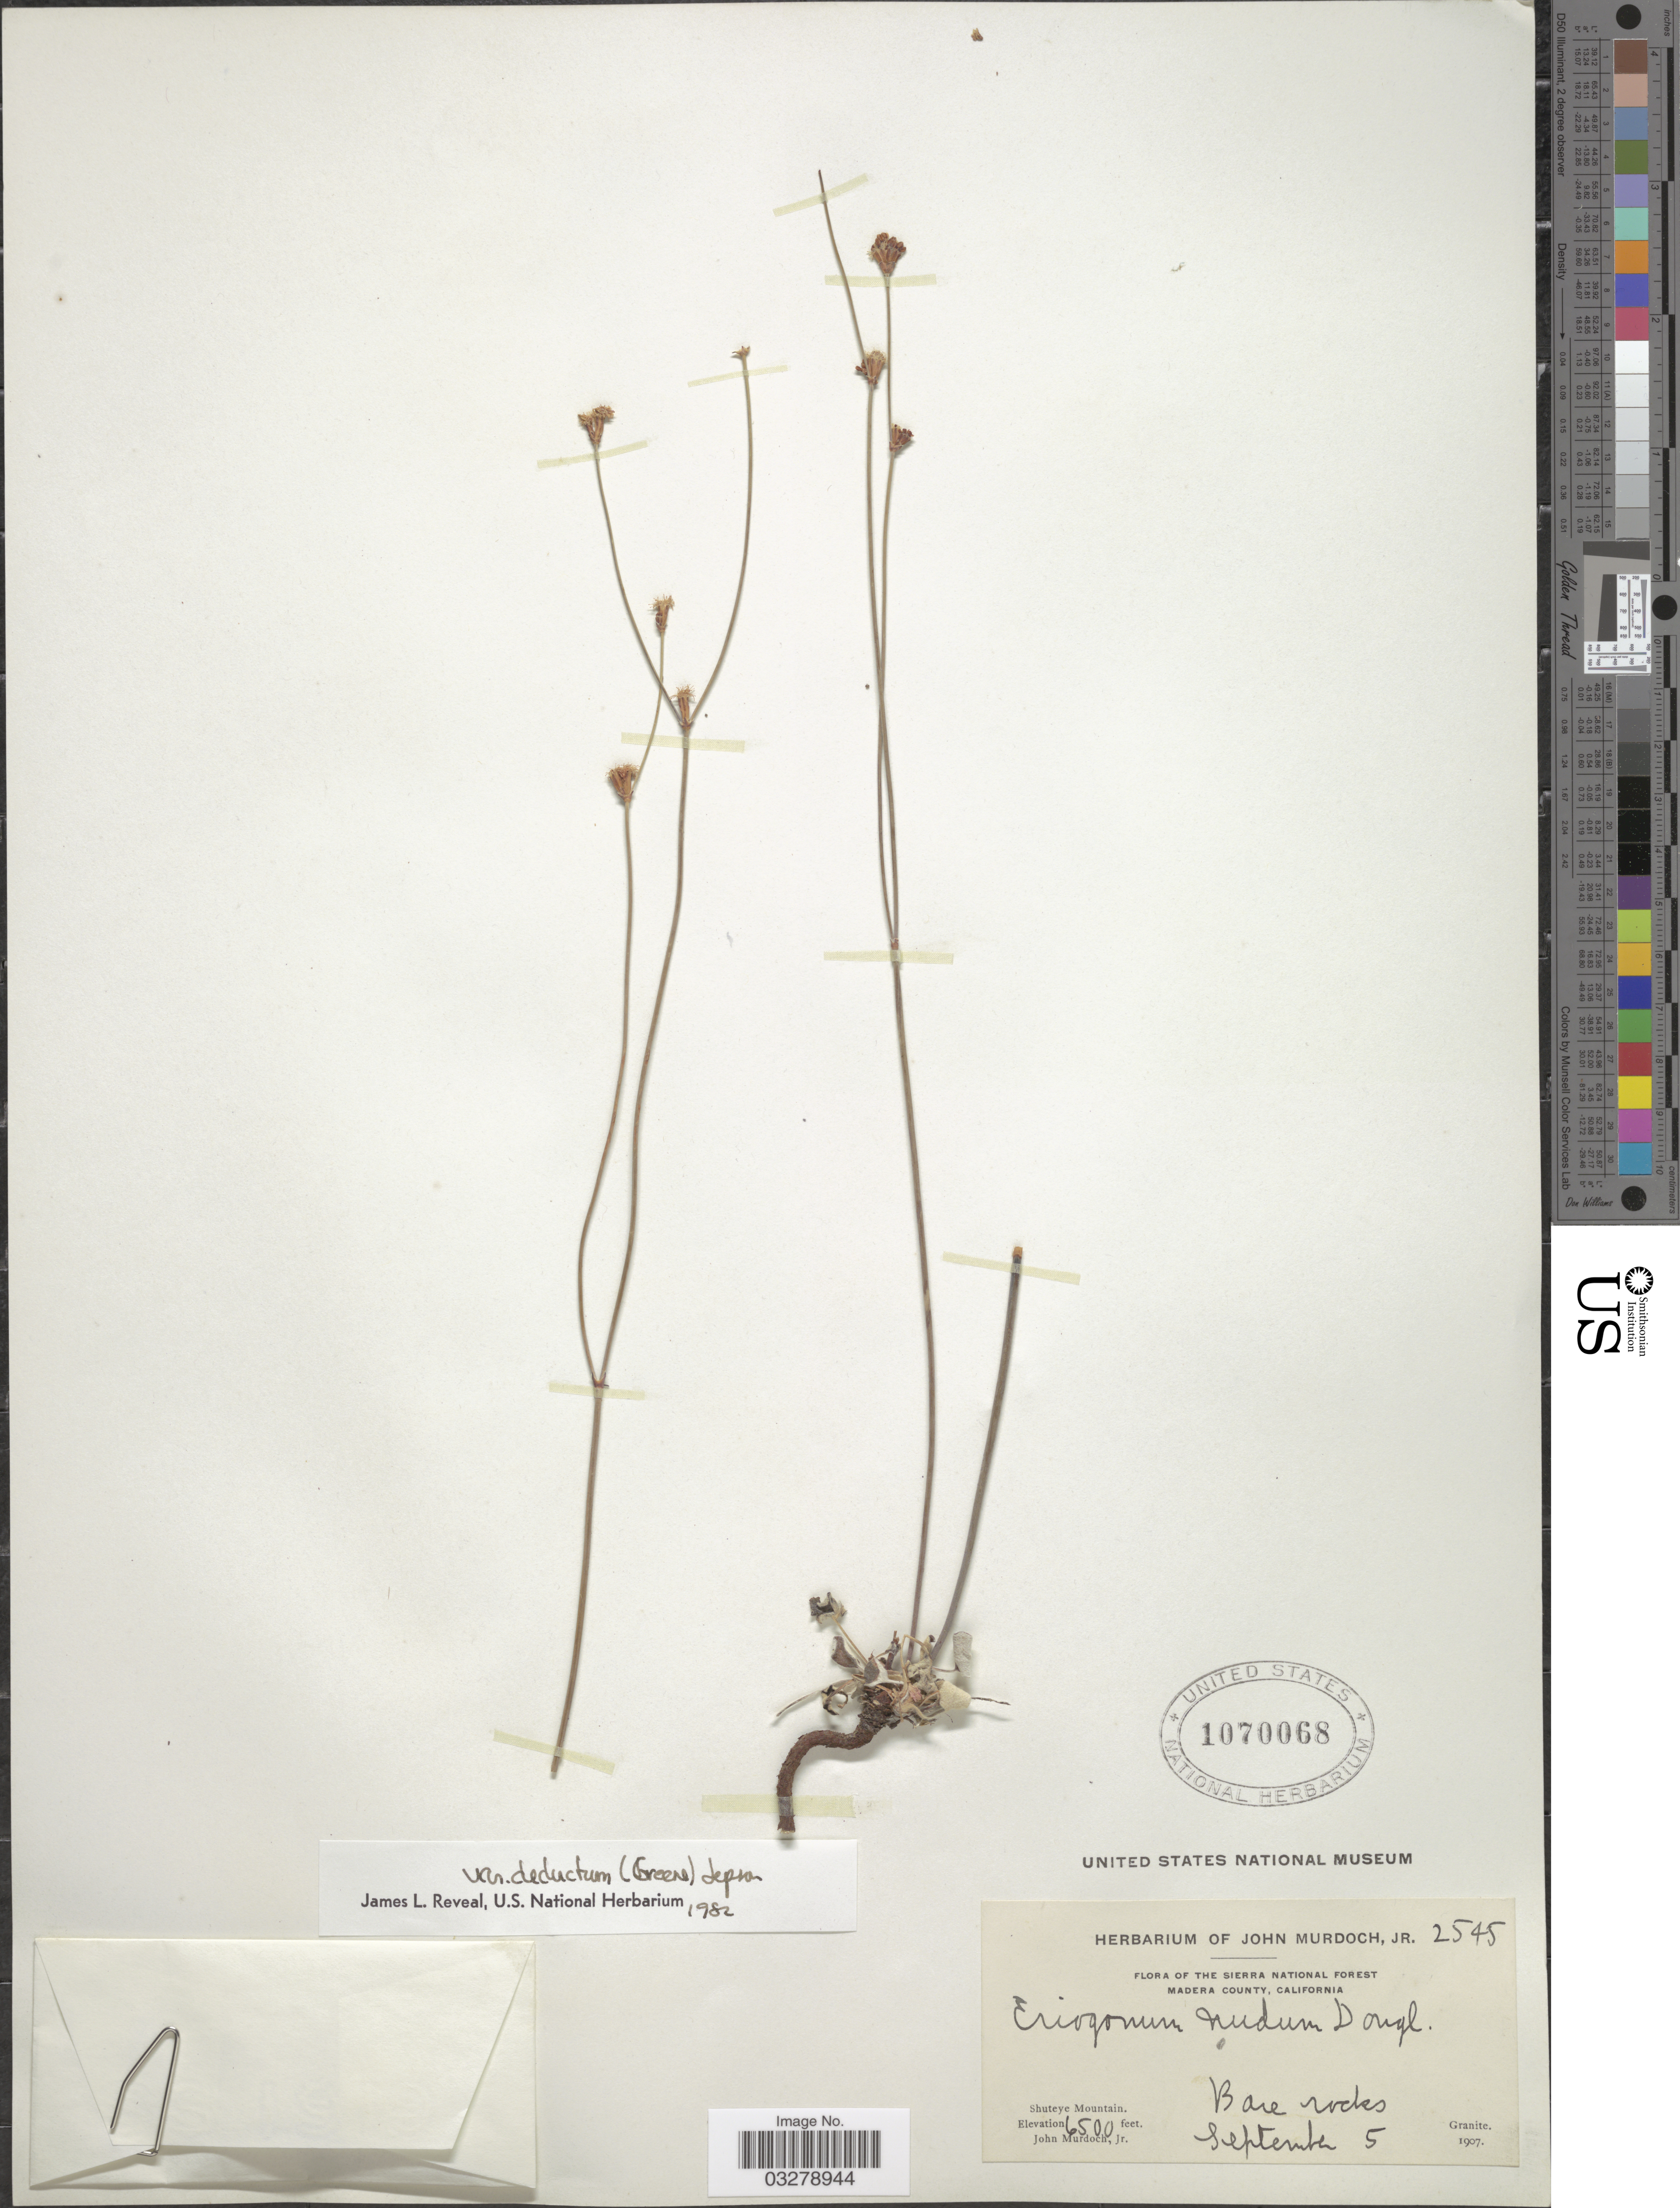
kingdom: Plantae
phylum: Tracheophyta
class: Magnoliopsida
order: Caryophyllales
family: Polygonaceae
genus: Eriogonum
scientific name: Eriogonum nudum var. deductum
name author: (Greene) Jeps.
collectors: J. Murdoch Jr.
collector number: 2545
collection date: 1907-09-05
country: United States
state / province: California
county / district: Madera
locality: The Sierra National Forest, Madera County, Shuteye Mountain, Granite.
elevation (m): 1981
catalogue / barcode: US 1070068